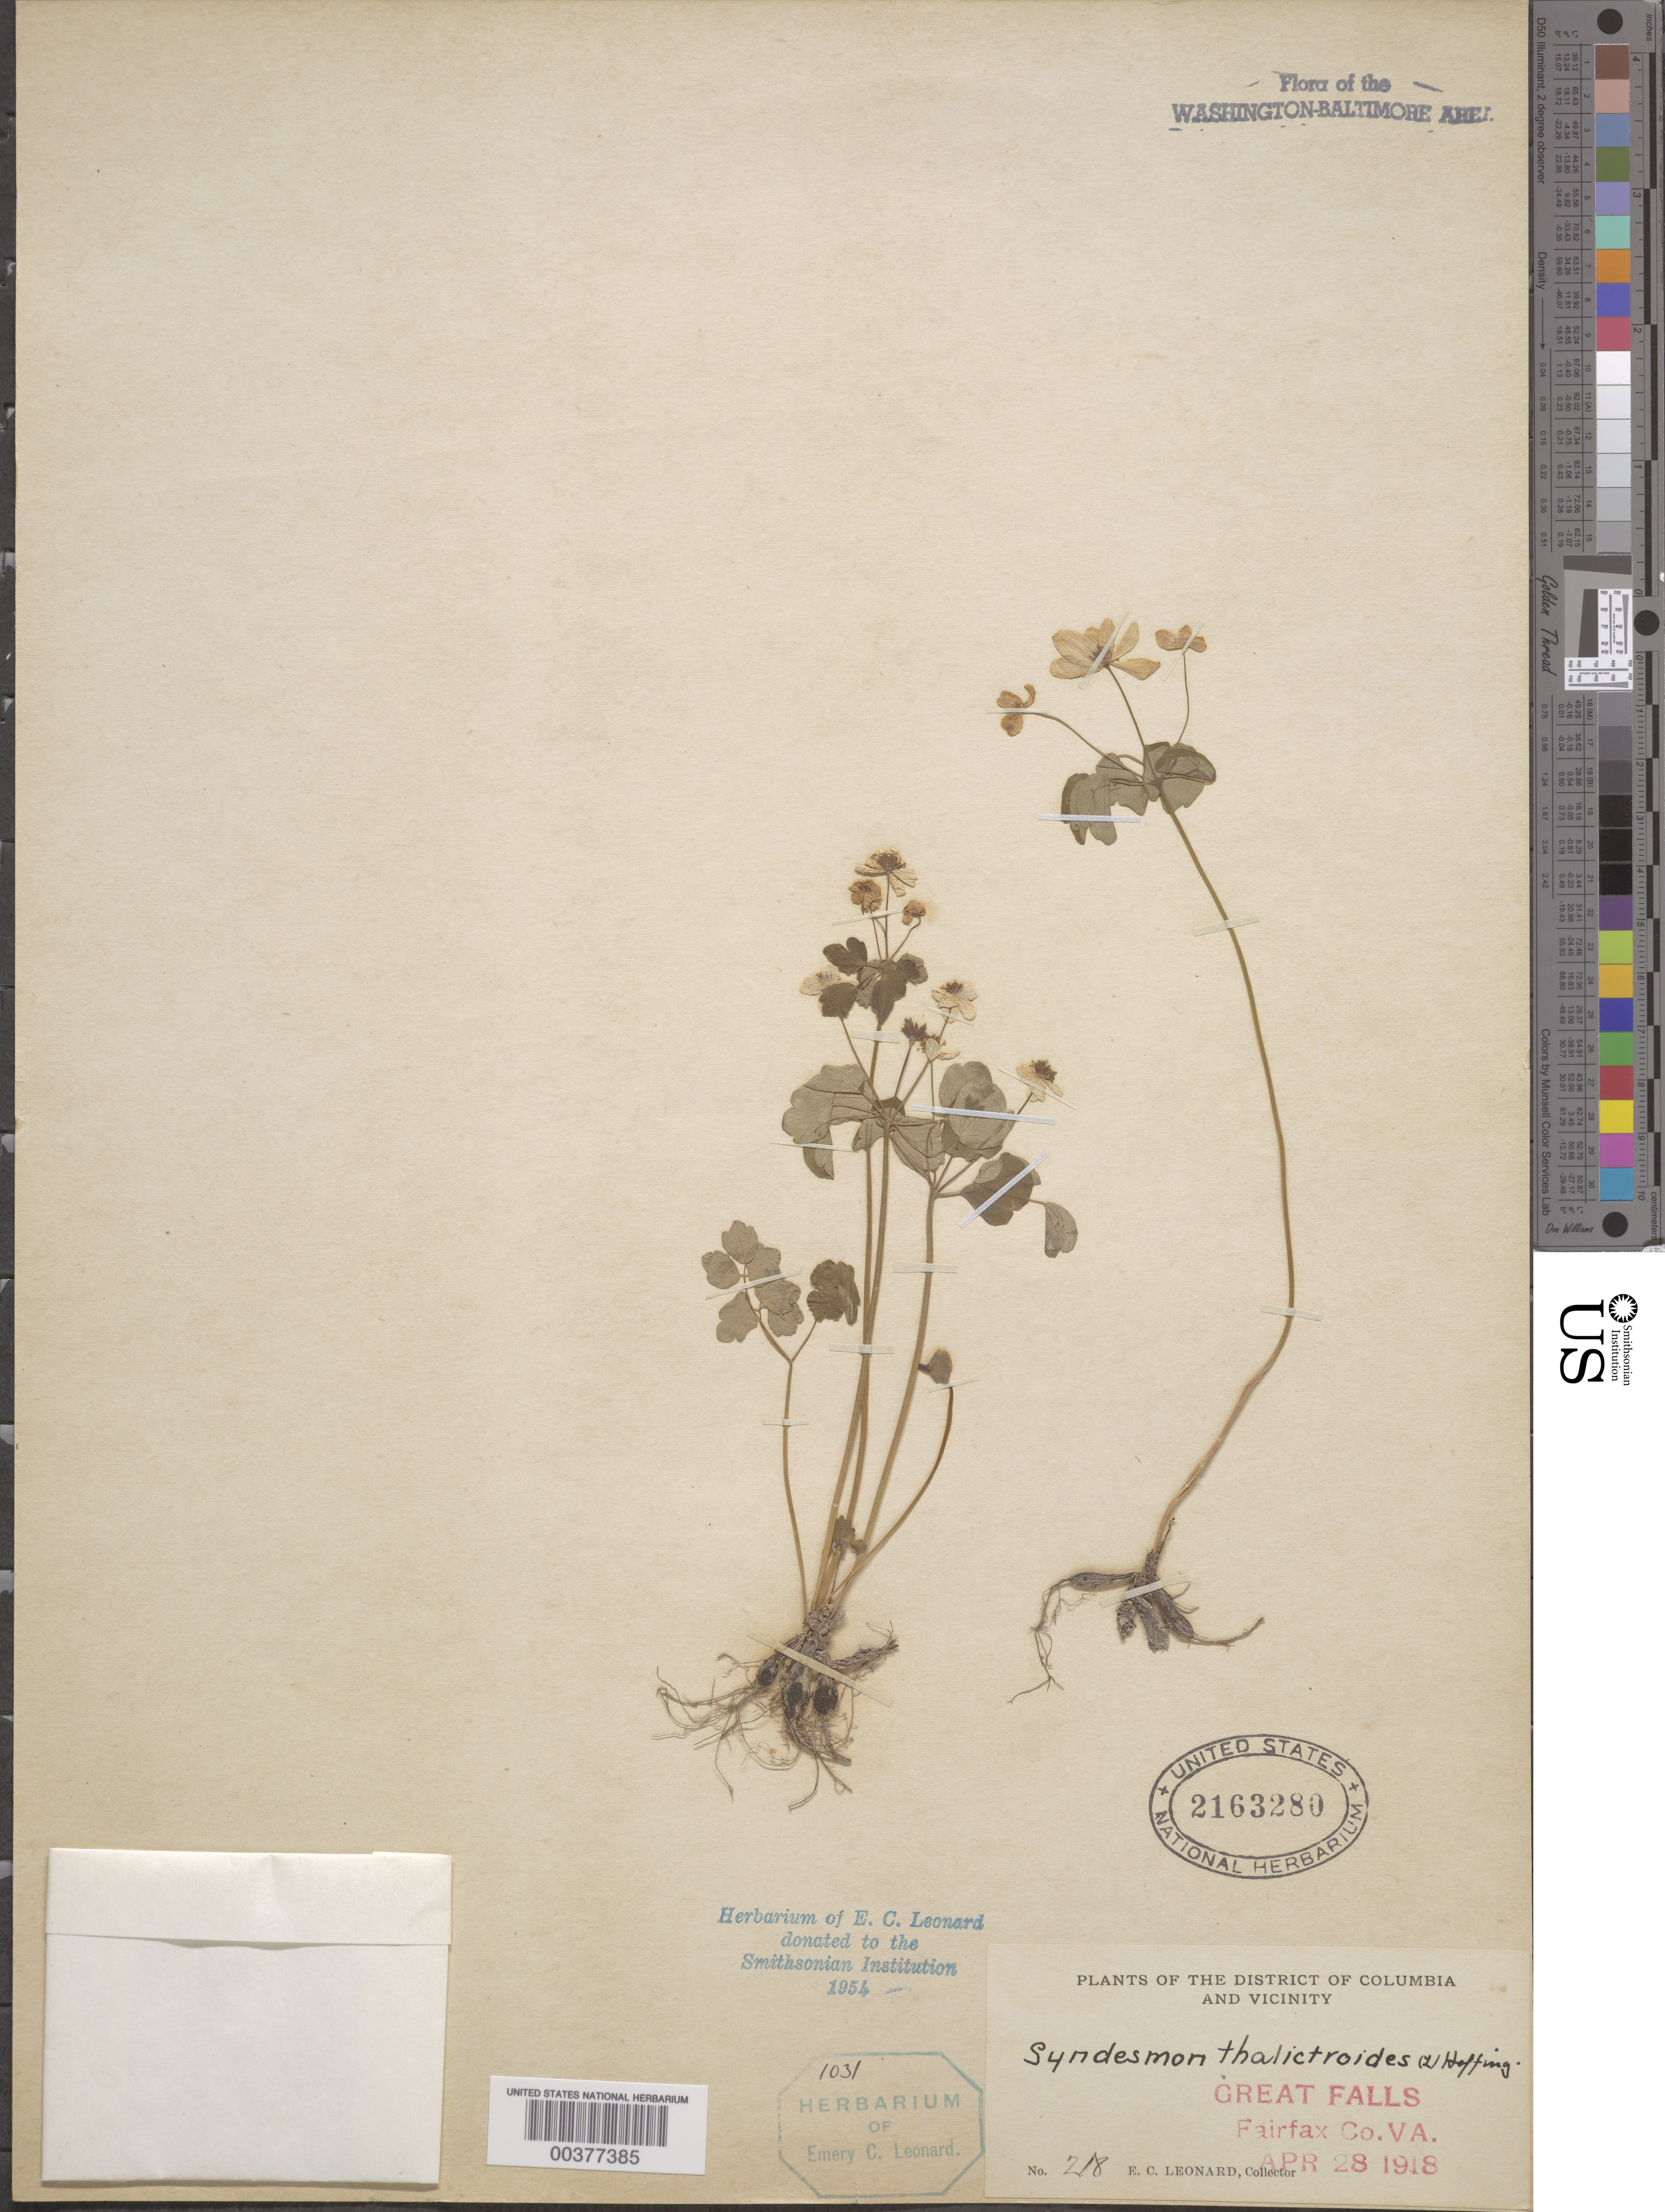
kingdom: Plantae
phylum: Tracheophyta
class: Magnoliopsida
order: Ranunculales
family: Ranunculaceae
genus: Thalictrum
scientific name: Thalictrum thalictroides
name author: (L.) A.J. Eames & B. Boivin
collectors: E. C. Leonard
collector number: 218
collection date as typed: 28 Apr 1918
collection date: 1918-04-28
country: United States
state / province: Virginia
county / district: Fairfax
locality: Great Falls C. and O. Canal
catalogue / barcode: US 2163280